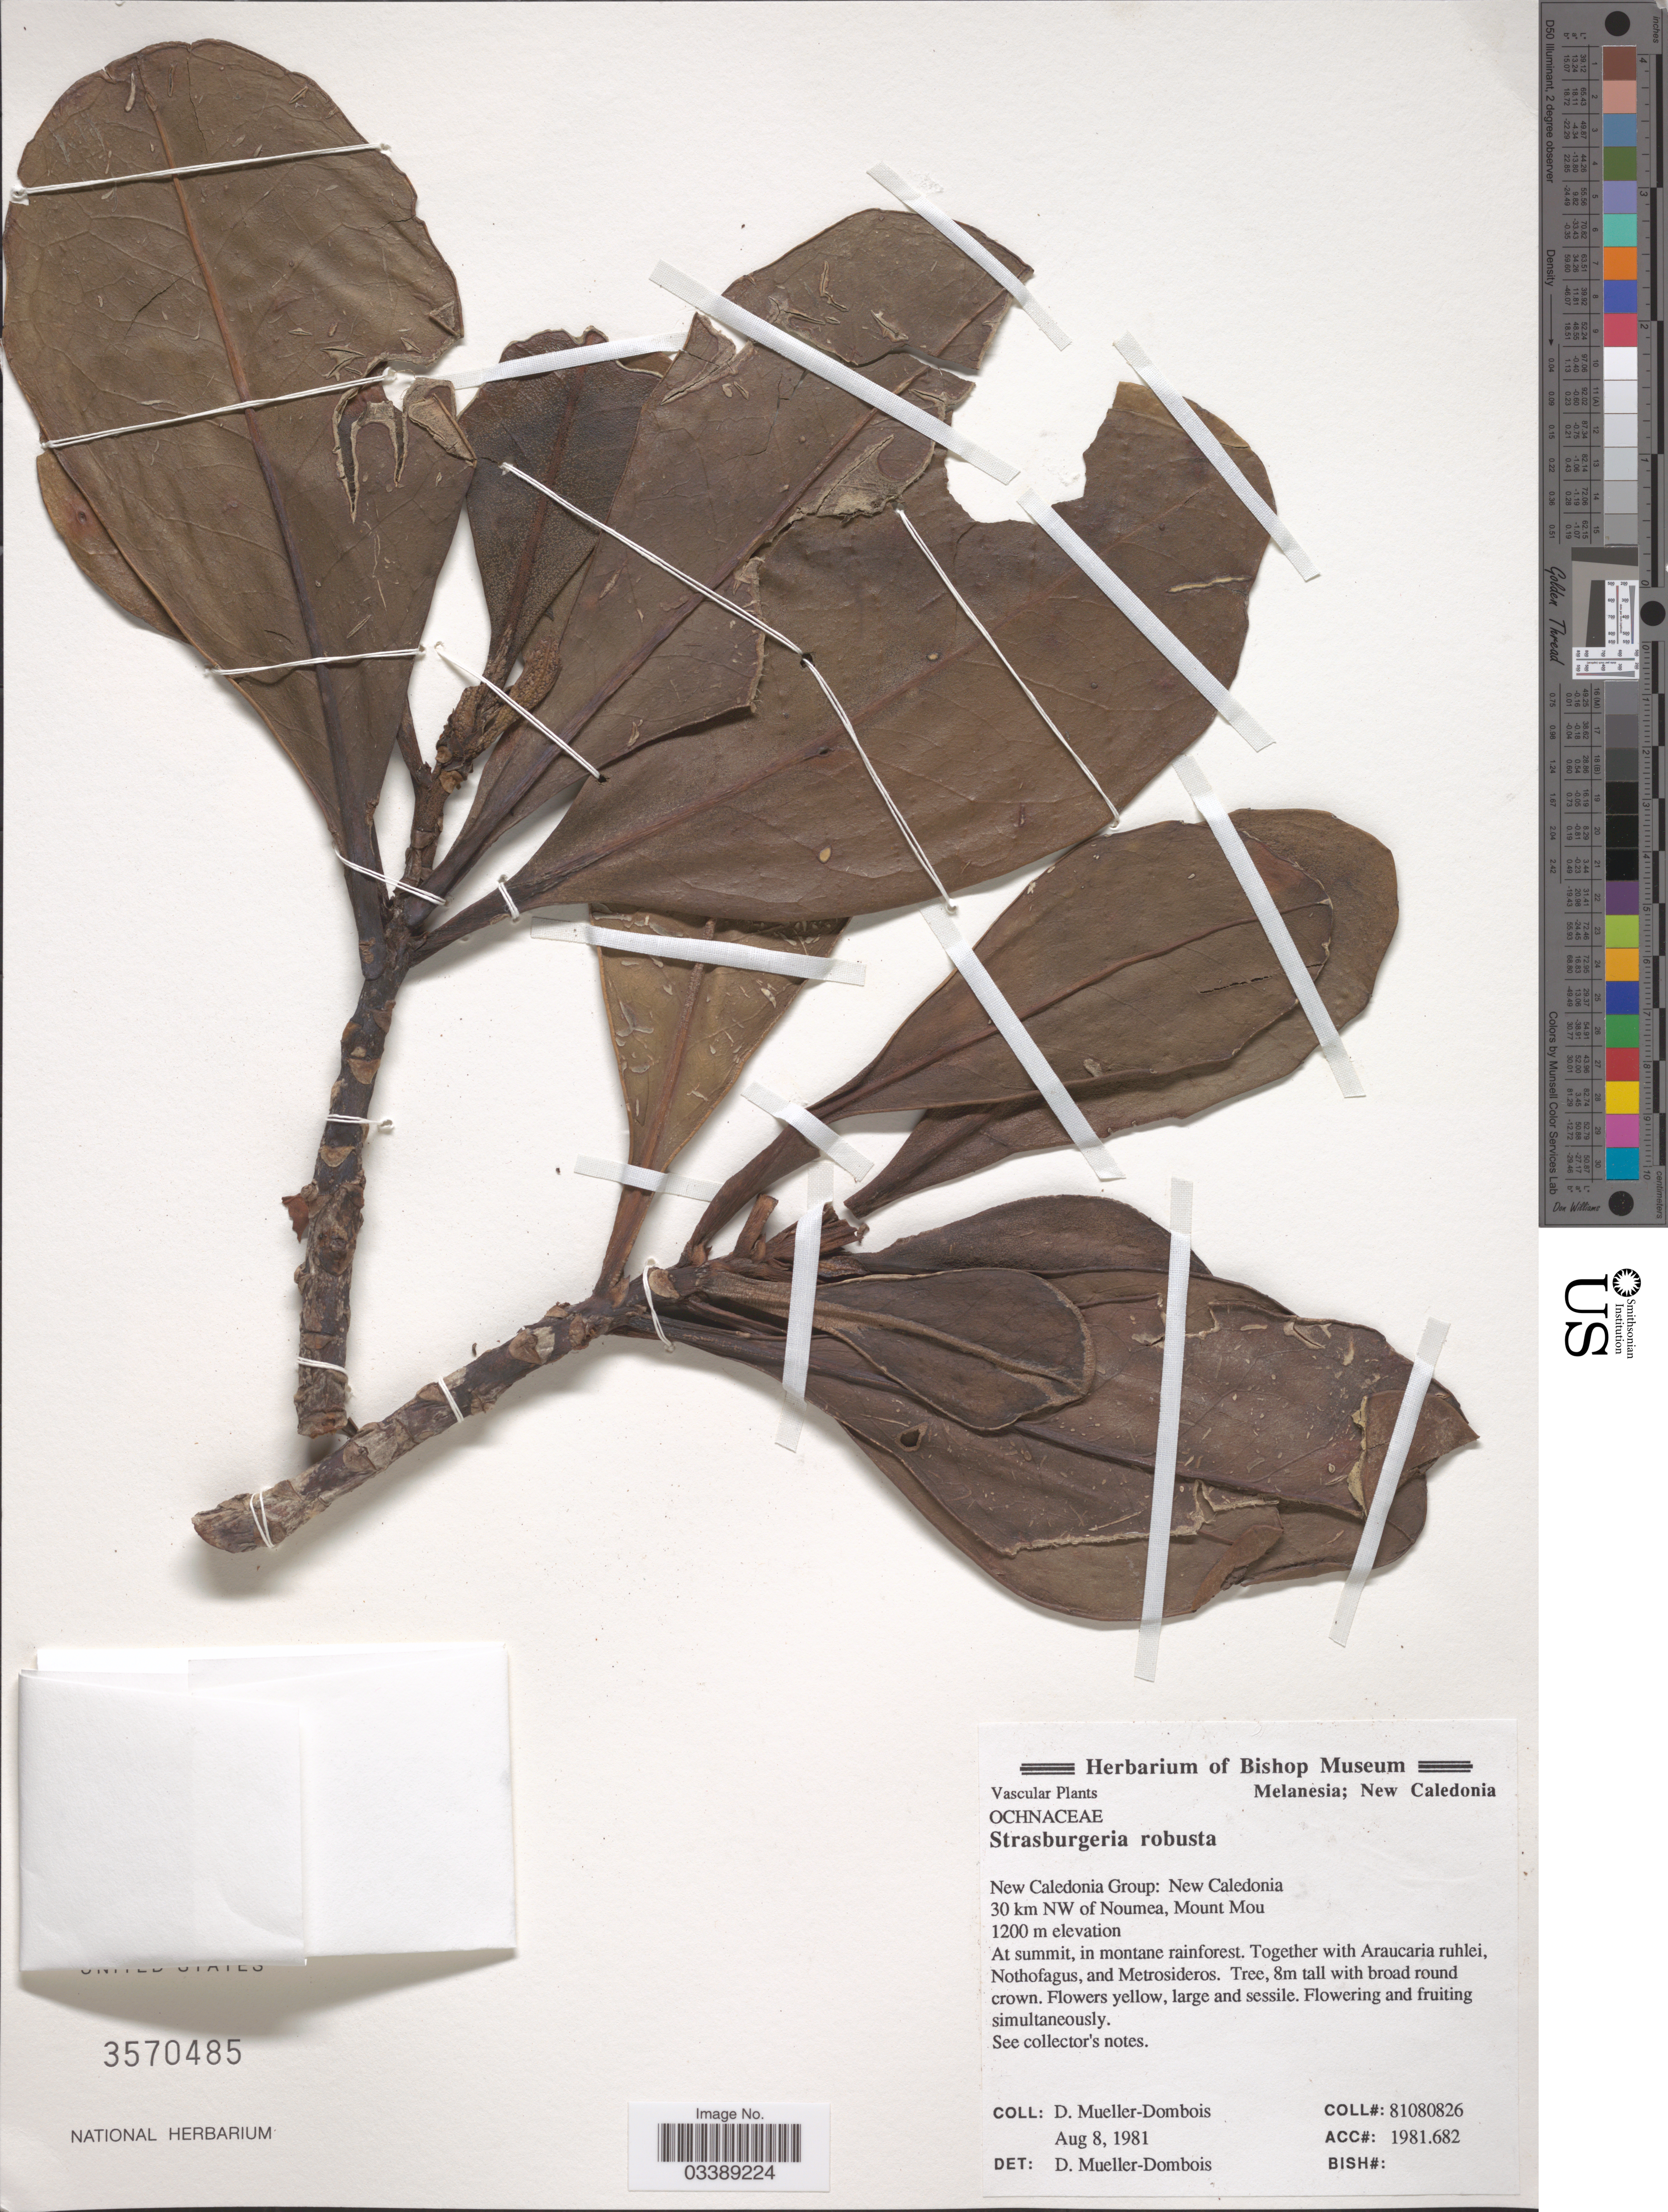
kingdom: Plantae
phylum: Tracheophyta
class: Magnoliopsida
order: Crossosomatales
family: Strasburgeriaceae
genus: Strasburgeria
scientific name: Strasburgeria robusta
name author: (Vieill. ex Pancher & Sebert) Guillaumin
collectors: D. Mueller-Dombois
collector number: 81080826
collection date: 1981-08-08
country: New Caledonia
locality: Melanesia. New Caledonia Group. 30 km NW of Noumea, Mount Mou.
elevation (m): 1200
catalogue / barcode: US 3570485